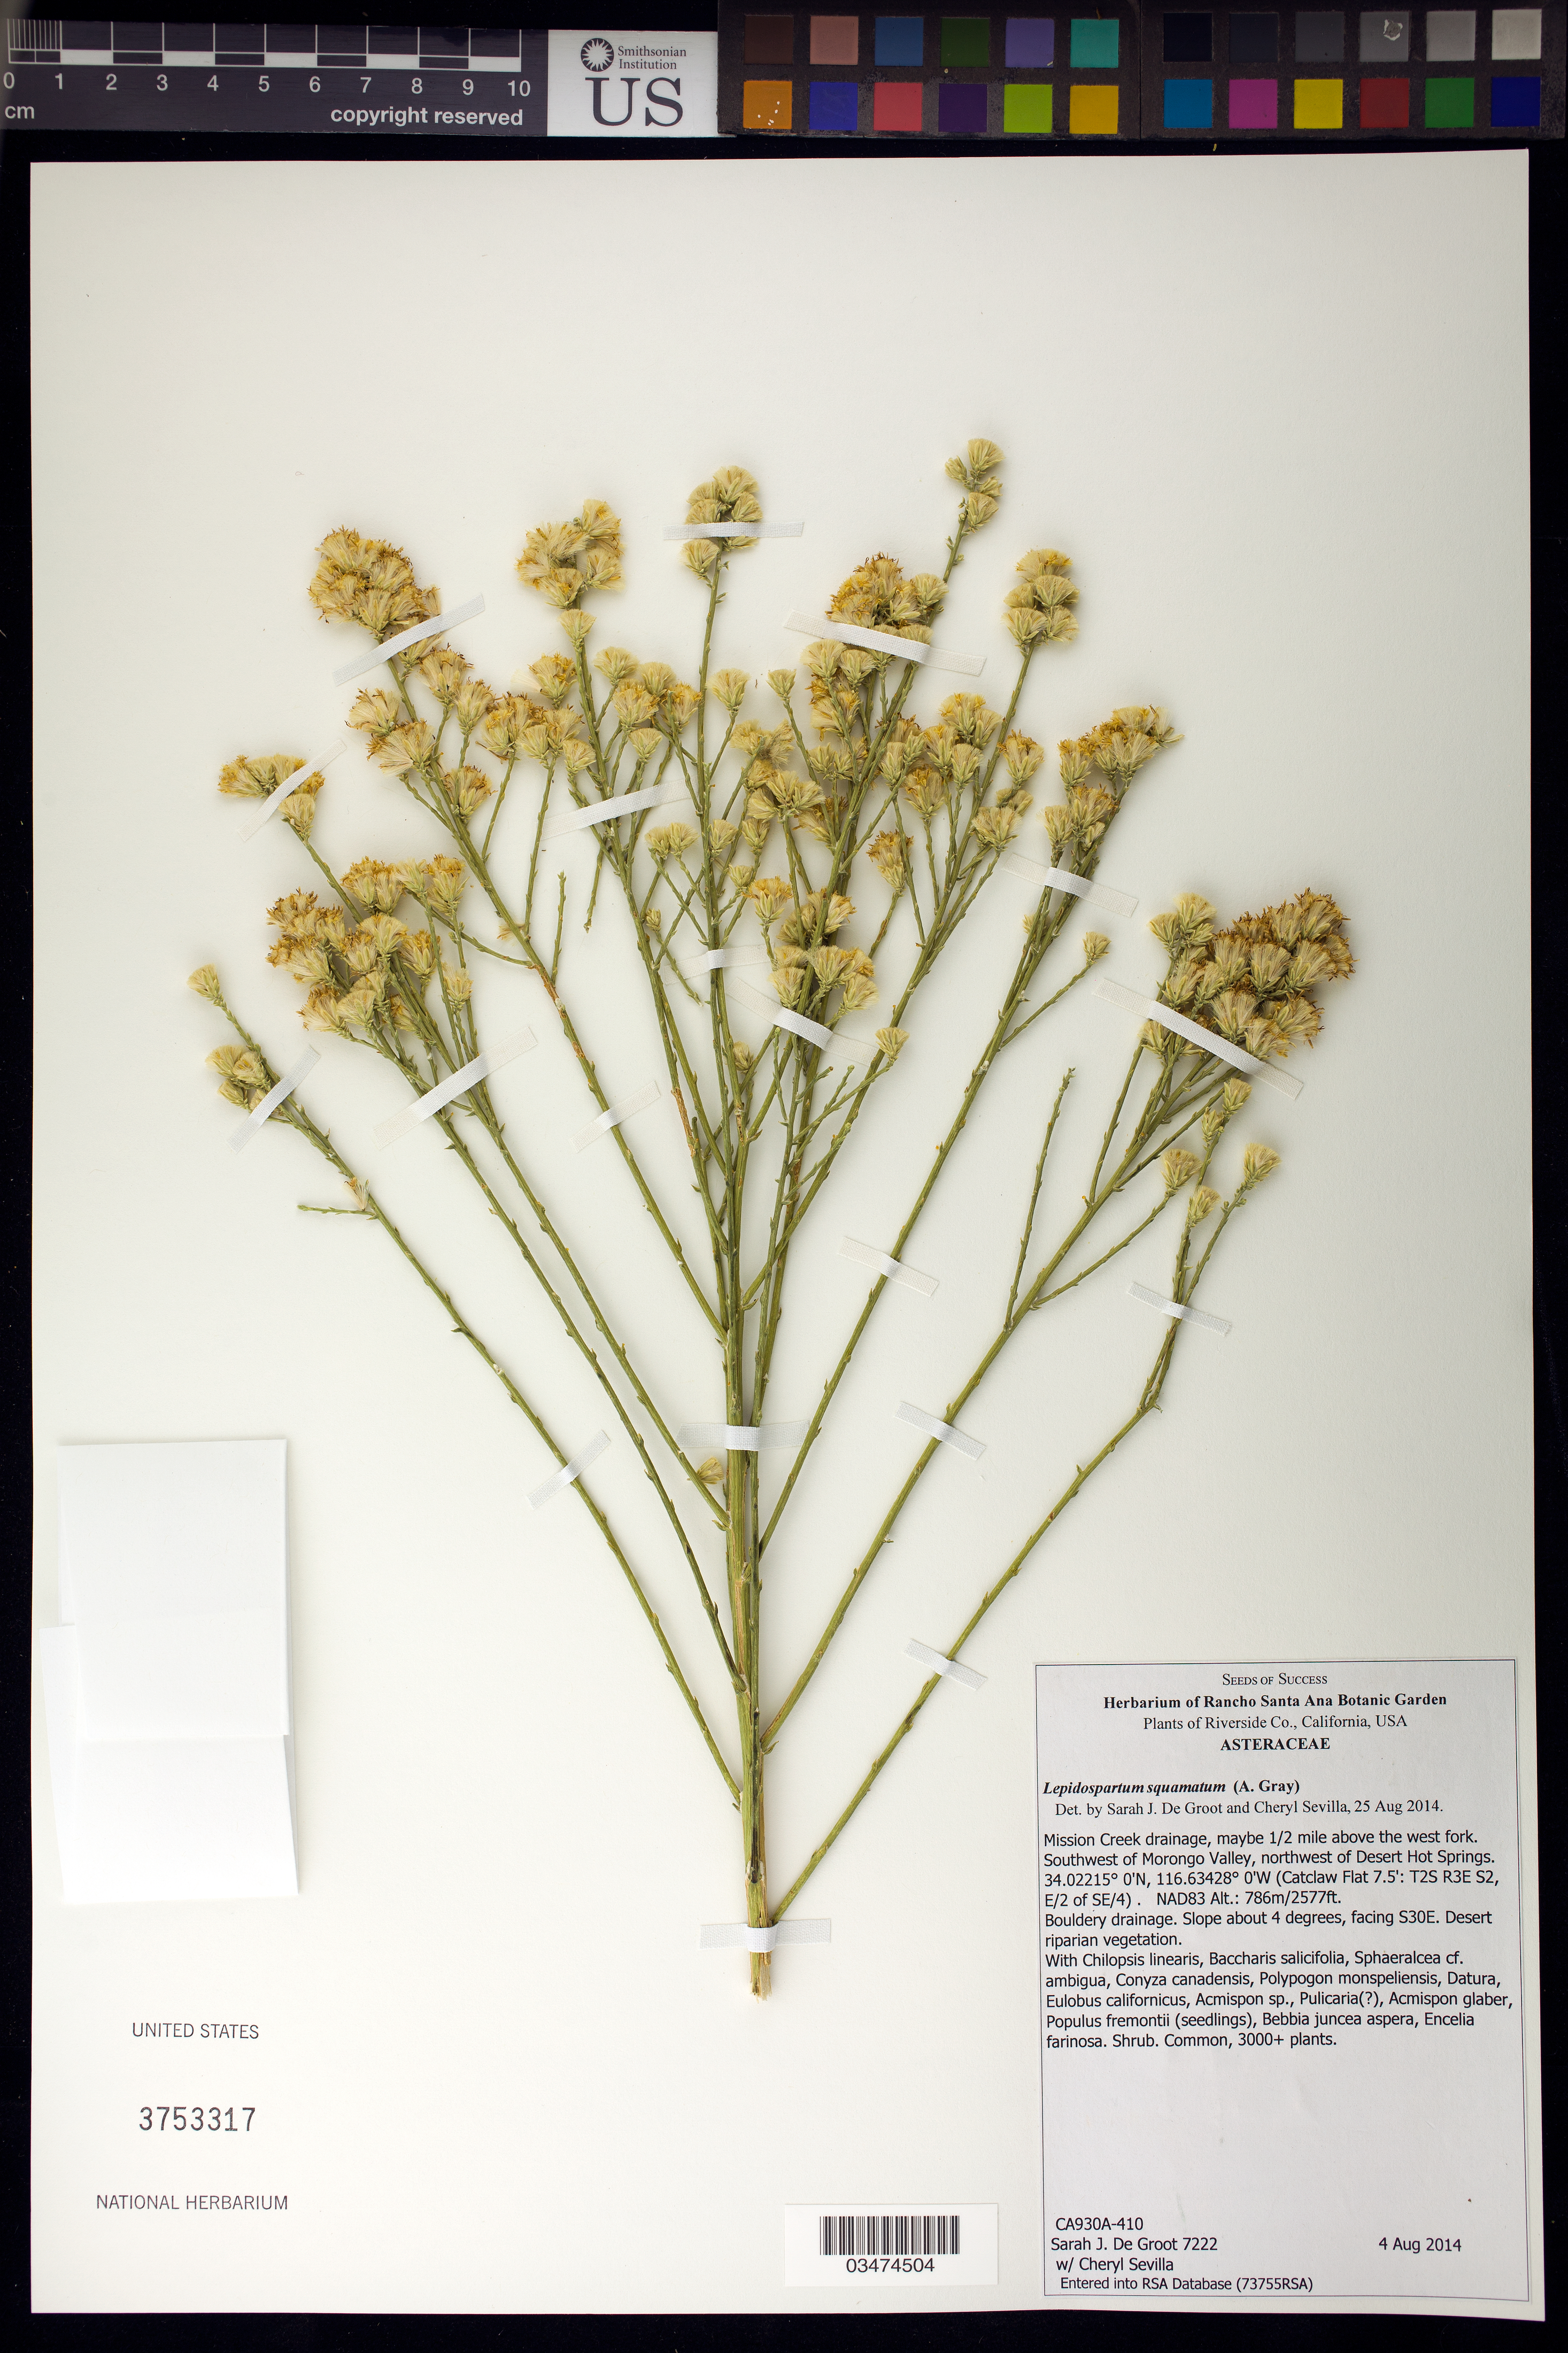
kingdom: Plantae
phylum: Tracheophyta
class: Magnoliopsida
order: Asterales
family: Asteraceae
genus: Lepidospartum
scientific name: Lepidospartum squamatum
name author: A. Gray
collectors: S. De Groot & C. Sevilla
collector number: CA930A-410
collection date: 2014-08-04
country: United States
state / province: California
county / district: Riverside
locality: Mission Creek drainage, SW of Morongo Valley, NW of Desert Hot Springs.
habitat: Desert riparian vegetation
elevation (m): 786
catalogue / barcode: US 3753317